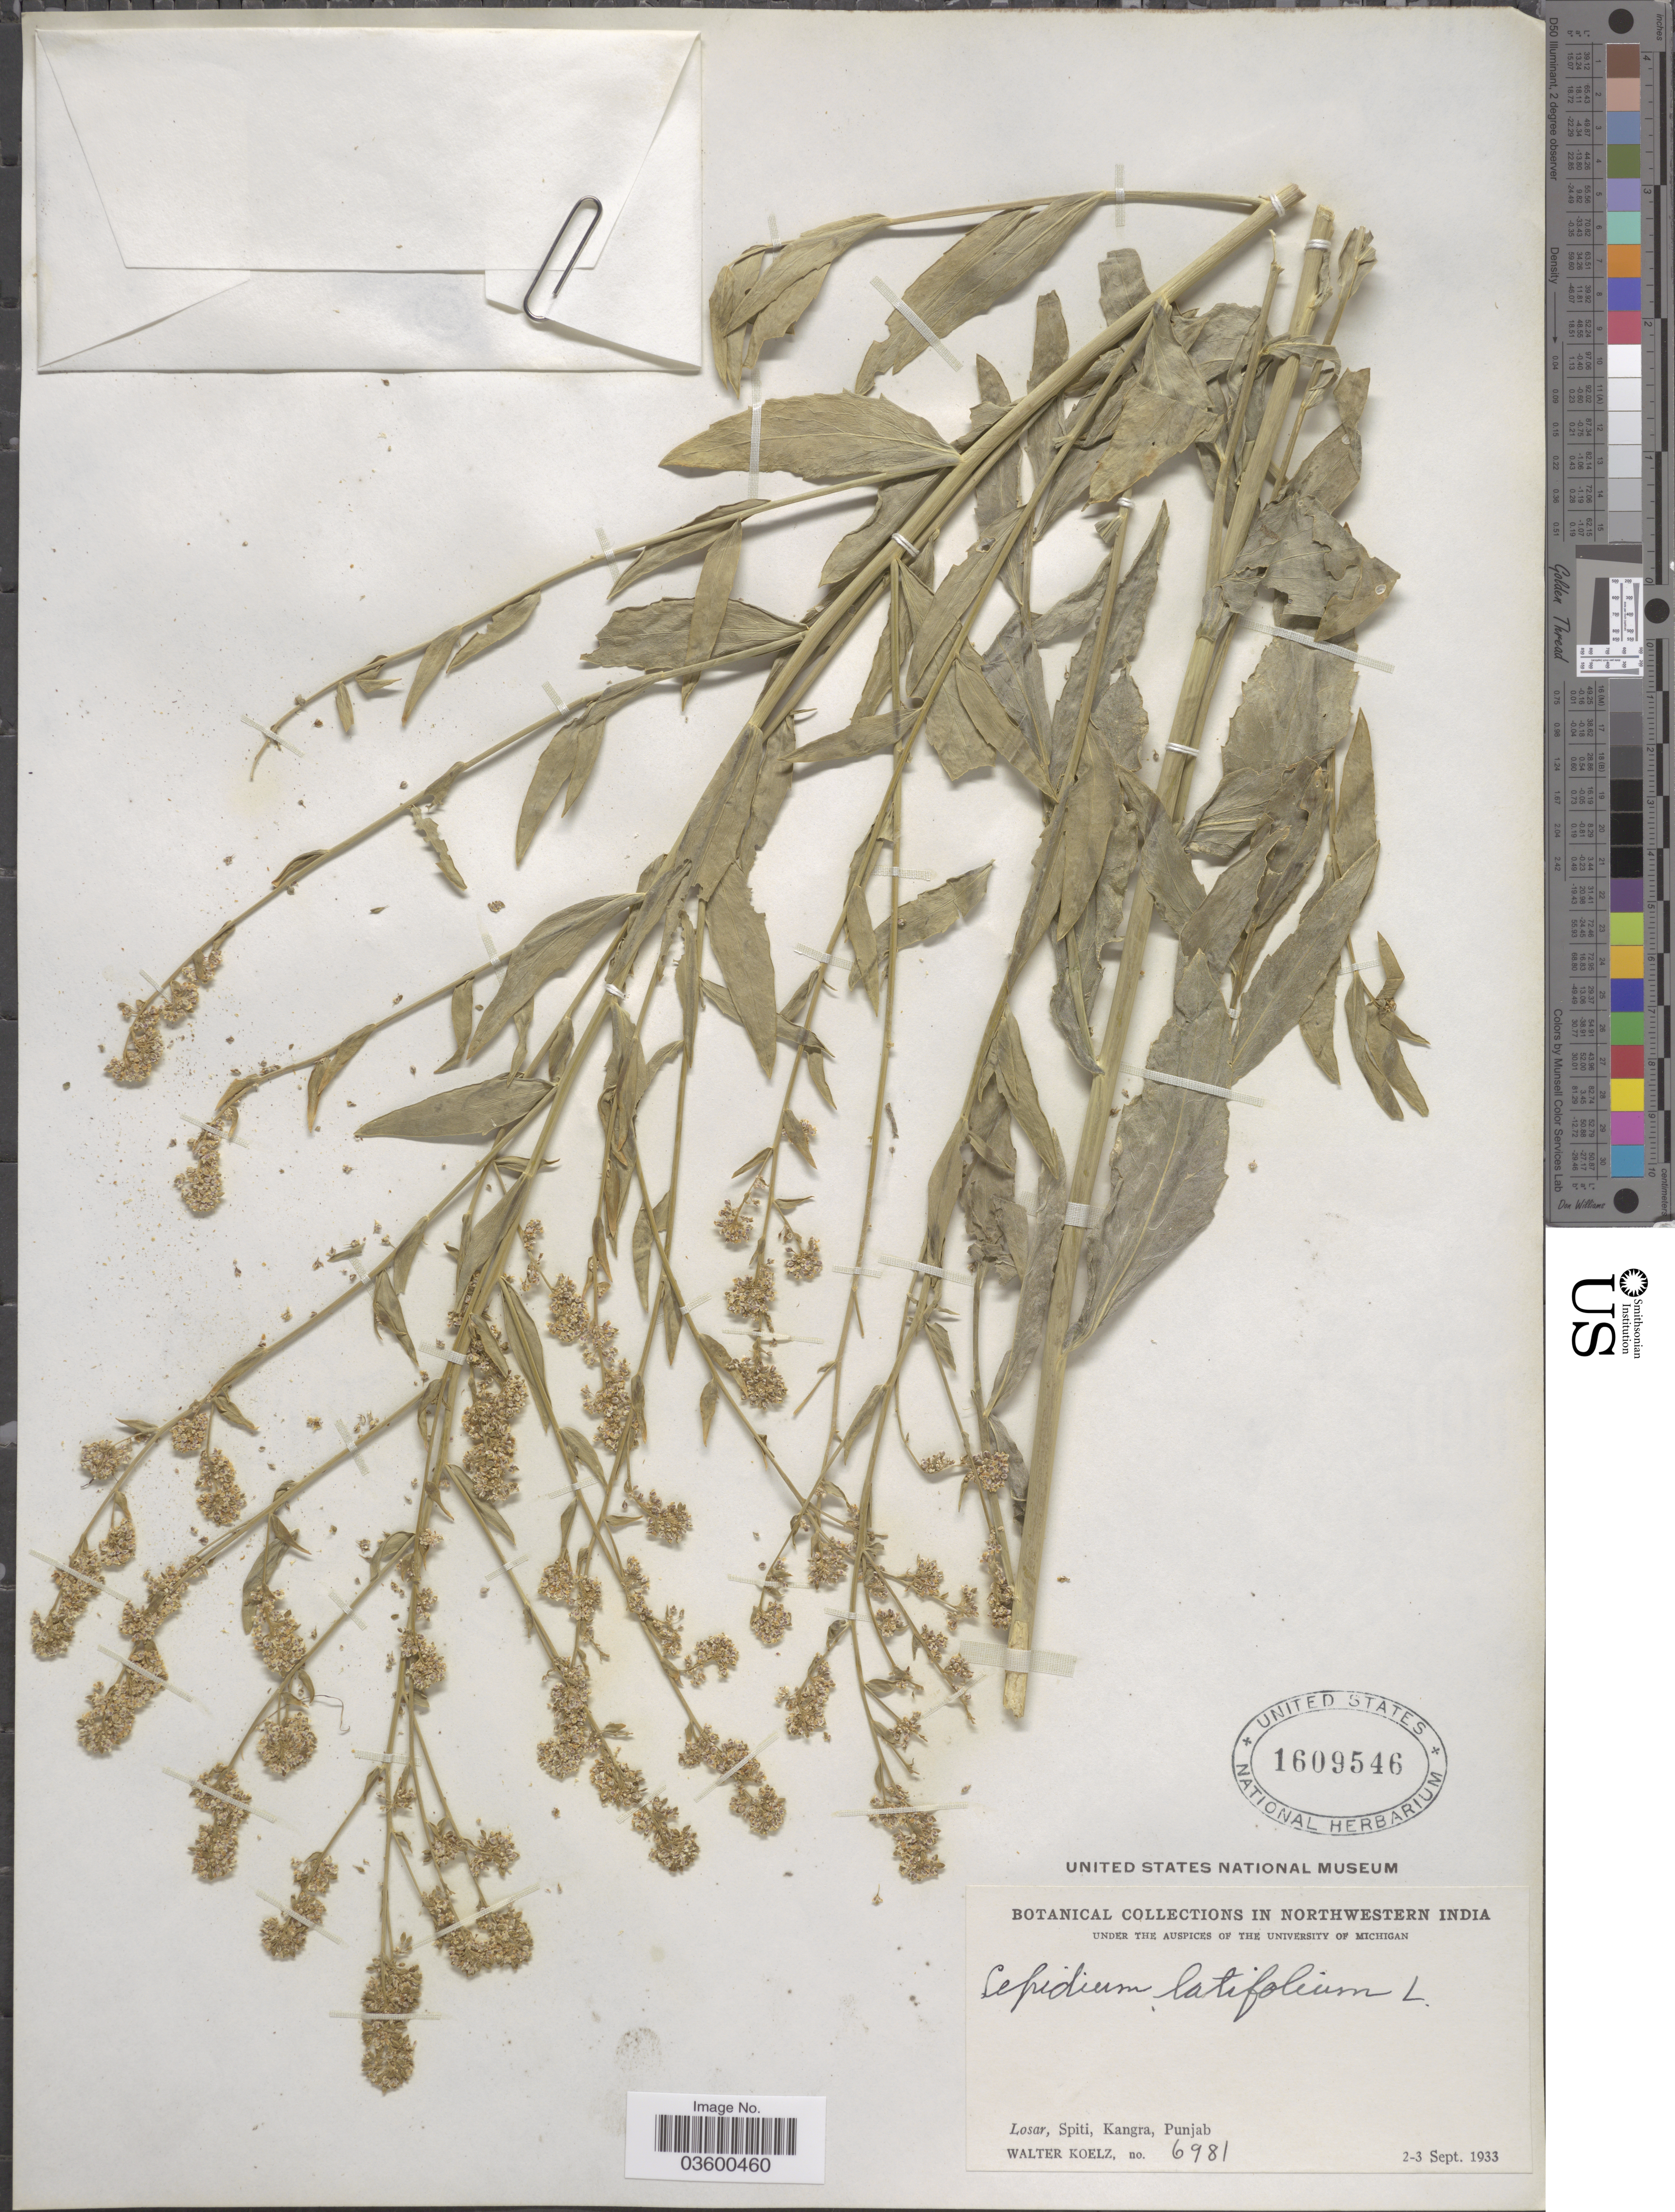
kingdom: Plantae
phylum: Tracheophyta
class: Magnoliopsida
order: Brassicales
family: Brassicaceae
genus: Lepidium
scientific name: Lepidium latifolium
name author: L.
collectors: W. N. Koelz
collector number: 6981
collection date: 1933-09-02/1933-09-03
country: India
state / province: Punjab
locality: In Northwestern India. Losar, Spiti, Kangra.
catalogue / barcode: US 1609546